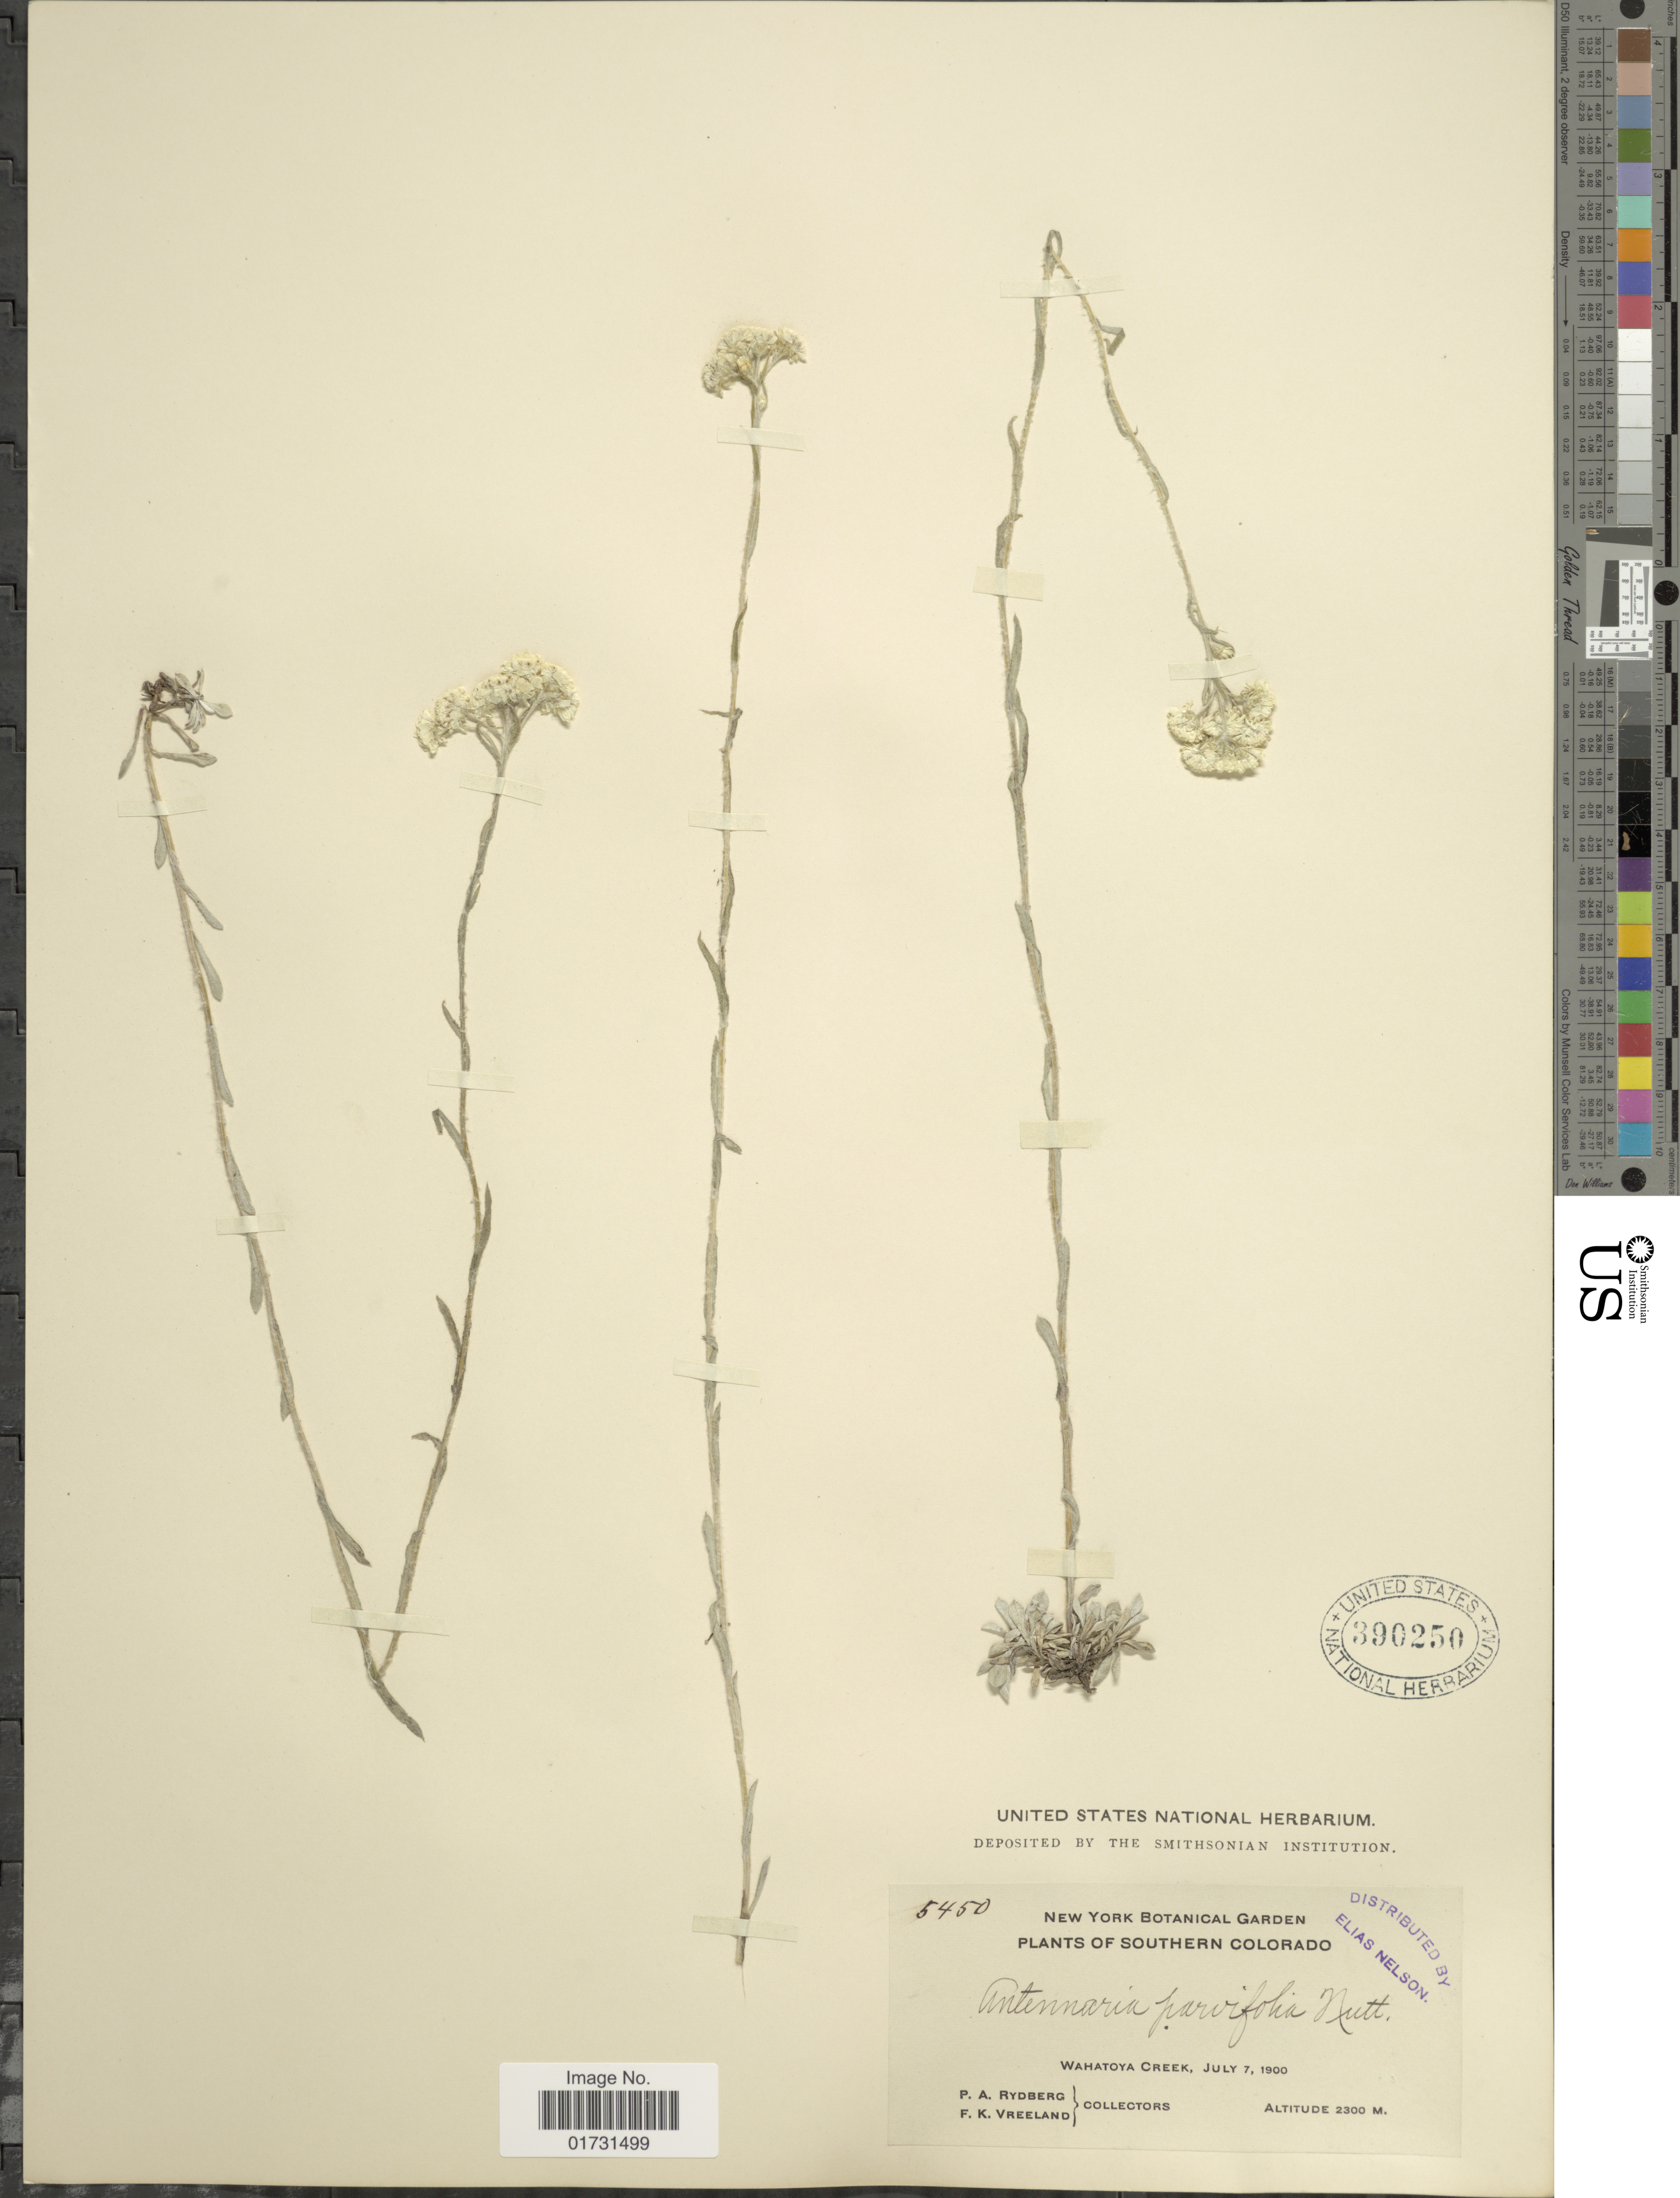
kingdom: Plantae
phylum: Tracheophyta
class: Magnoliopsida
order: Asterales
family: Asteraceae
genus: Antennaria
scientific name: Antennaria microphylla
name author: Rydb.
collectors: P. A. Rydberg & F. Vreeland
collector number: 5450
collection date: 1900-07-07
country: United States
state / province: Colorado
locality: Southern Colorado. Wahatoya Creek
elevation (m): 2300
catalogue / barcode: US 390250